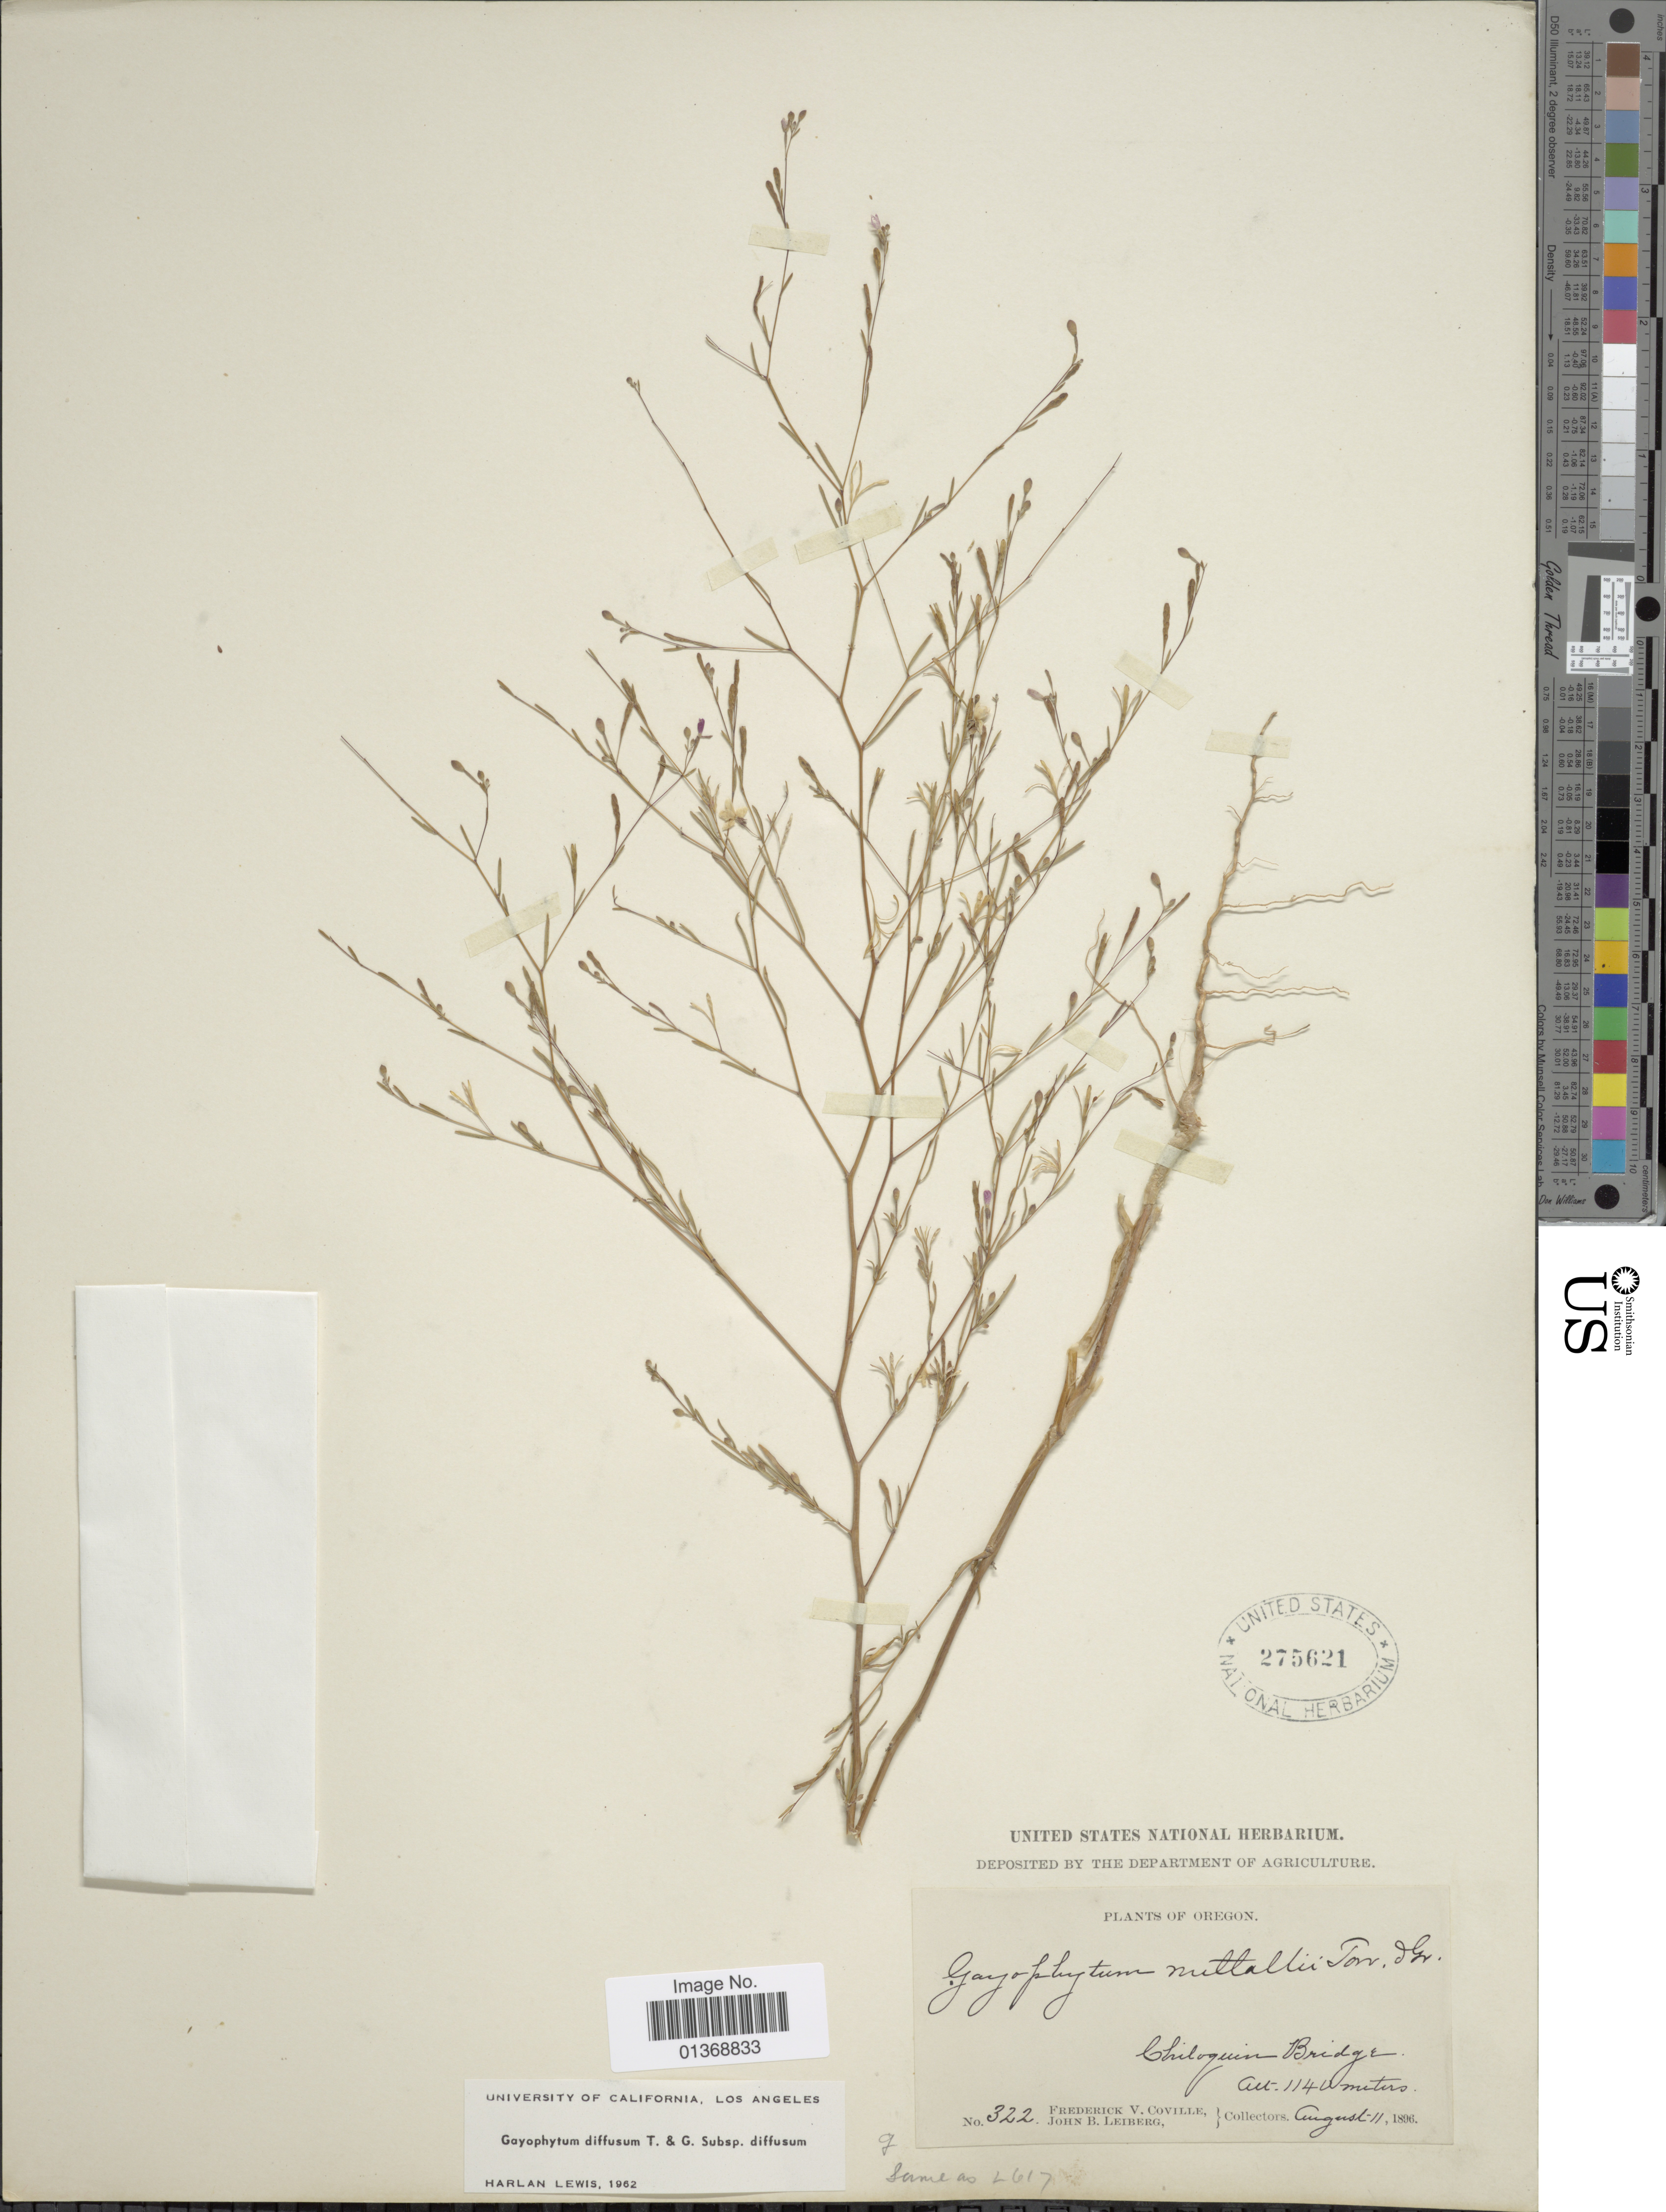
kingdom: Plantae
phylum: Tracheophyta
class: Magnoliopsida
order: Myrtales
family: Onagraceae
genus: Gayophytum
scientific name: Gayophytum diffusum subsp. diffusum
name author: Torr. & A. Gray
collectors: F. V. Coville & J. B. Leiberg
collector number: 322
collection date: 1896-08-11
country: United States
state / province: Oregon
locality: Chiloquin Bridge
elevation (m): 1140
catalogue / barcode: US 275621